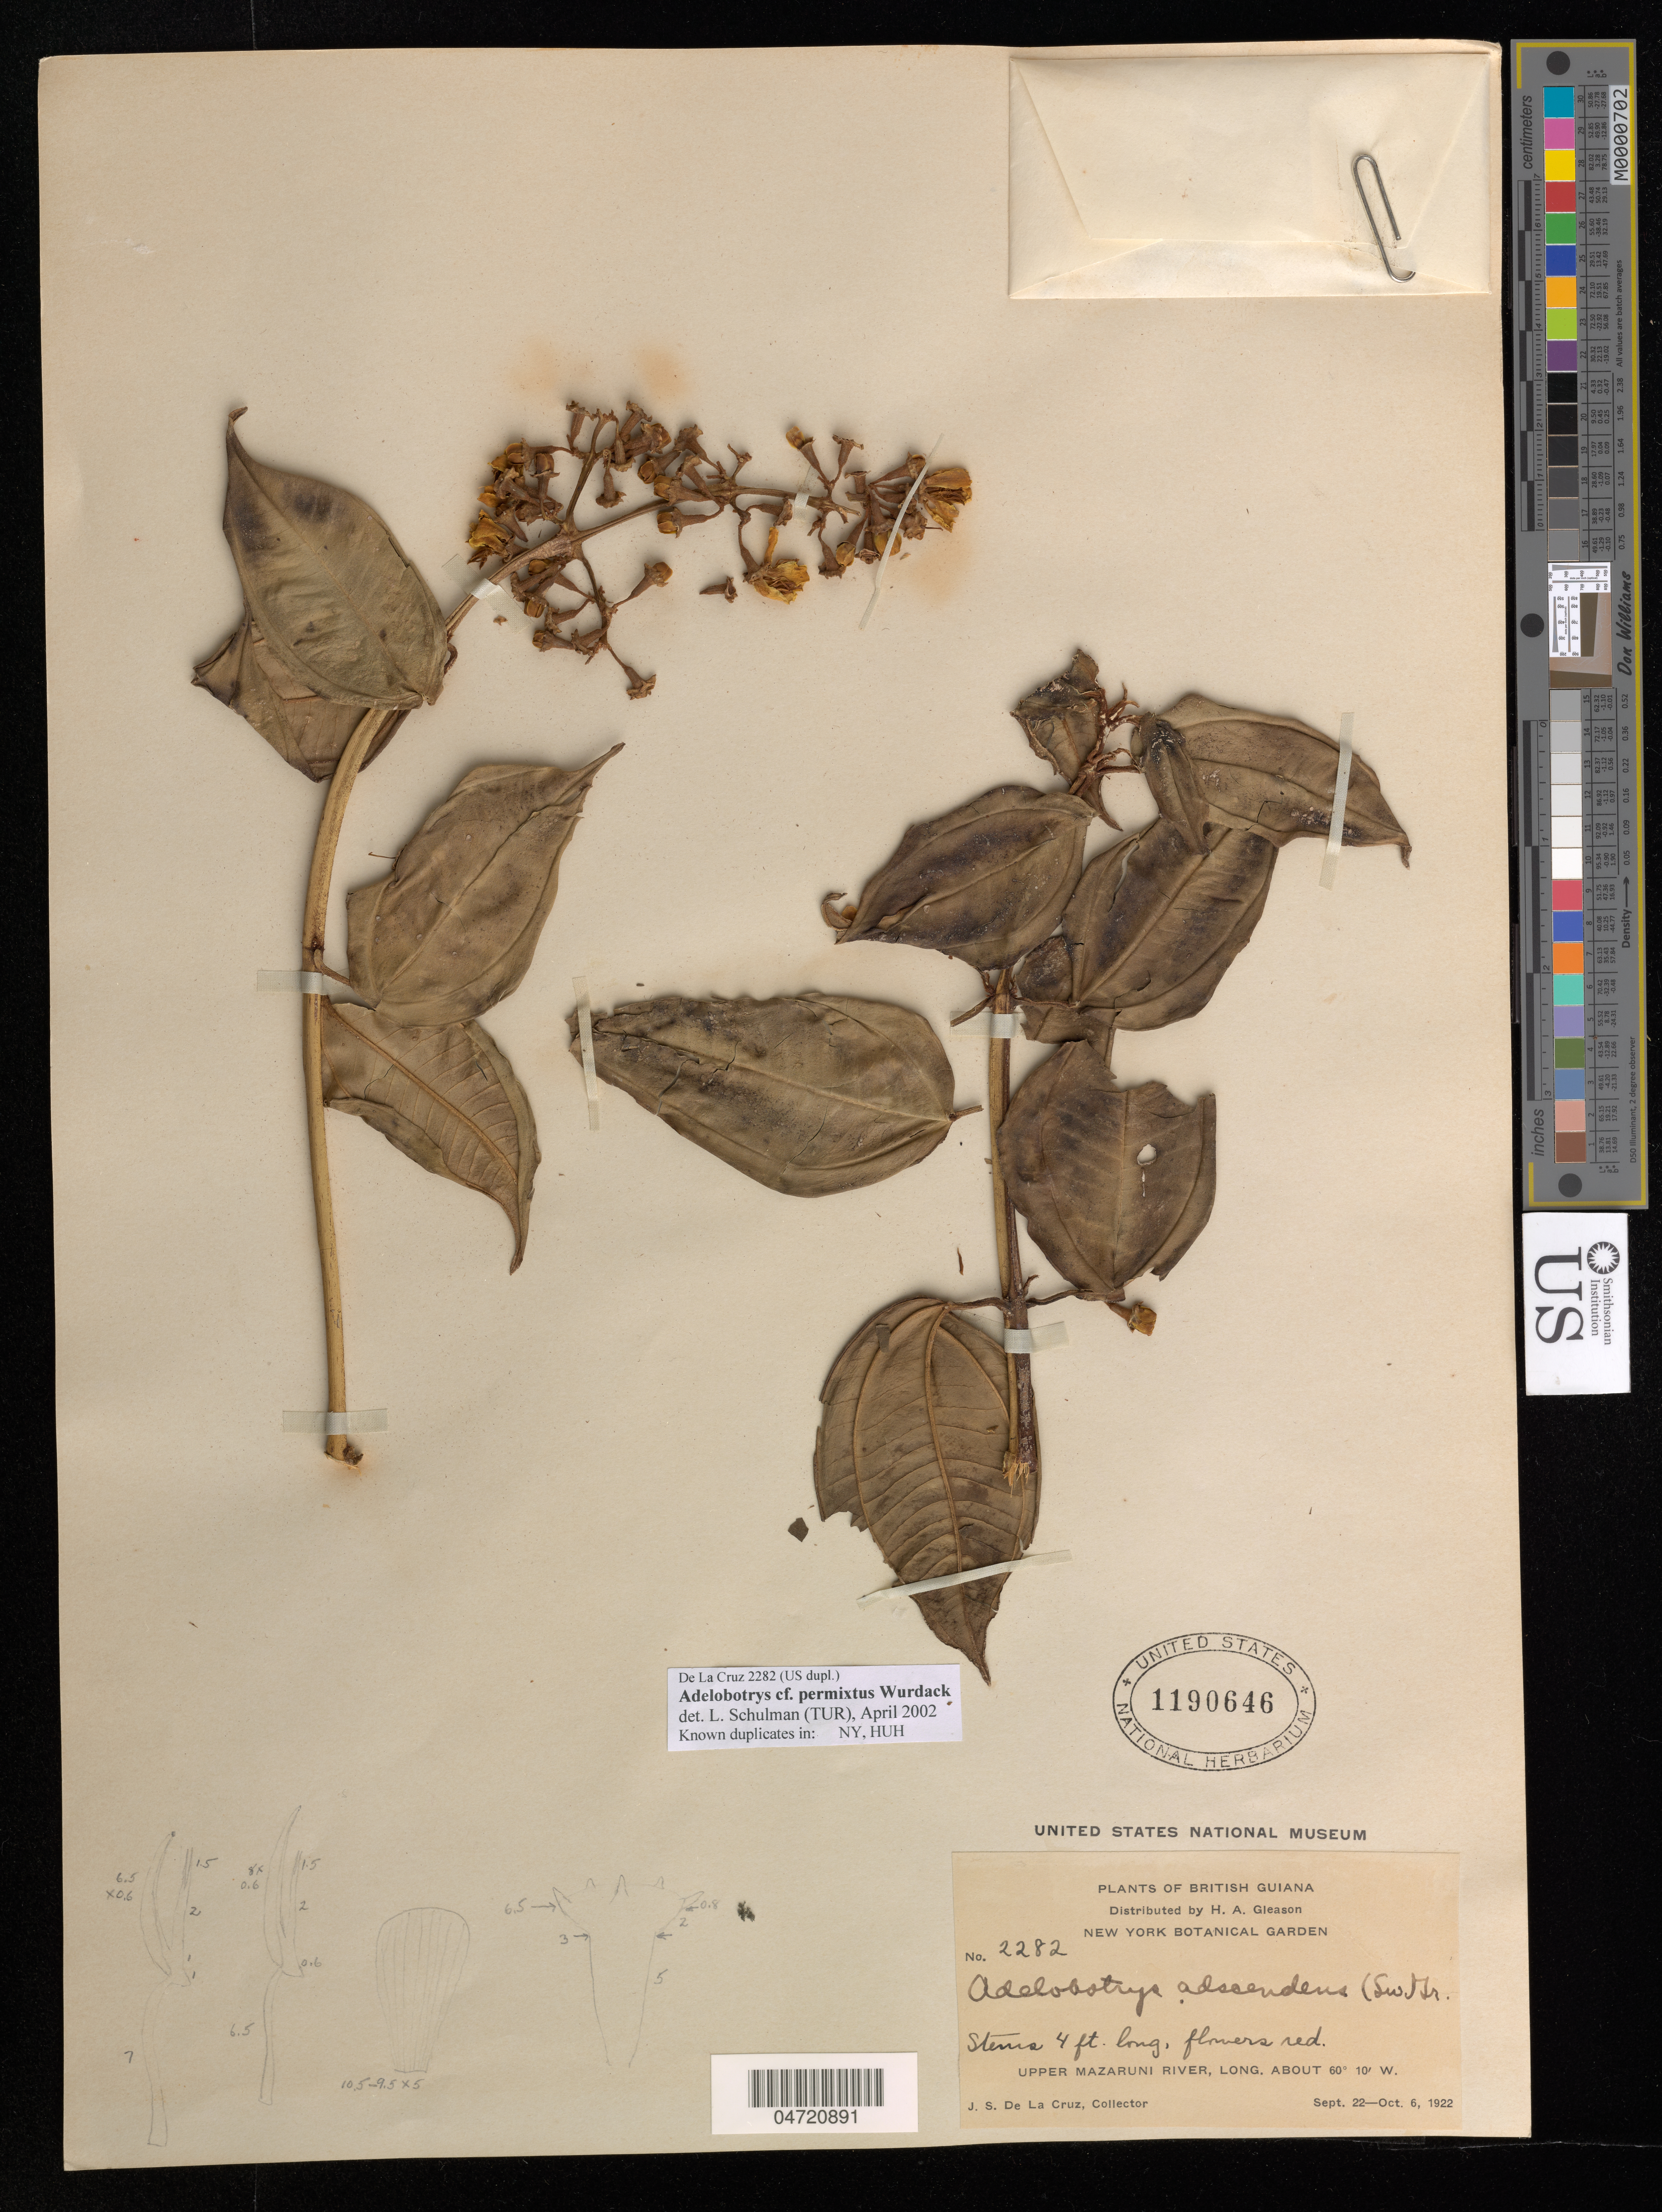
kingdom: Plantae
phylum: Tracheophyta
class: Magnoliopsida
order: Myrtales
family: Melastomataceae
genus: Adelobotrys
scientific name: Adelobotrys permixta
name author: Wurdack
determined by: Schulman, Leif, (TUR), University of Turku (FINLAND)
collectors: J. S. de la Cruz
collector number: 2282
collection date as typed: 22 Sep 1922 to 06 Oct 1922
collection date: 1922-09-22/1922-10-06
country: Guyana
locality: Upper Mazaruni River.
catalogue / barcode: US 1190646